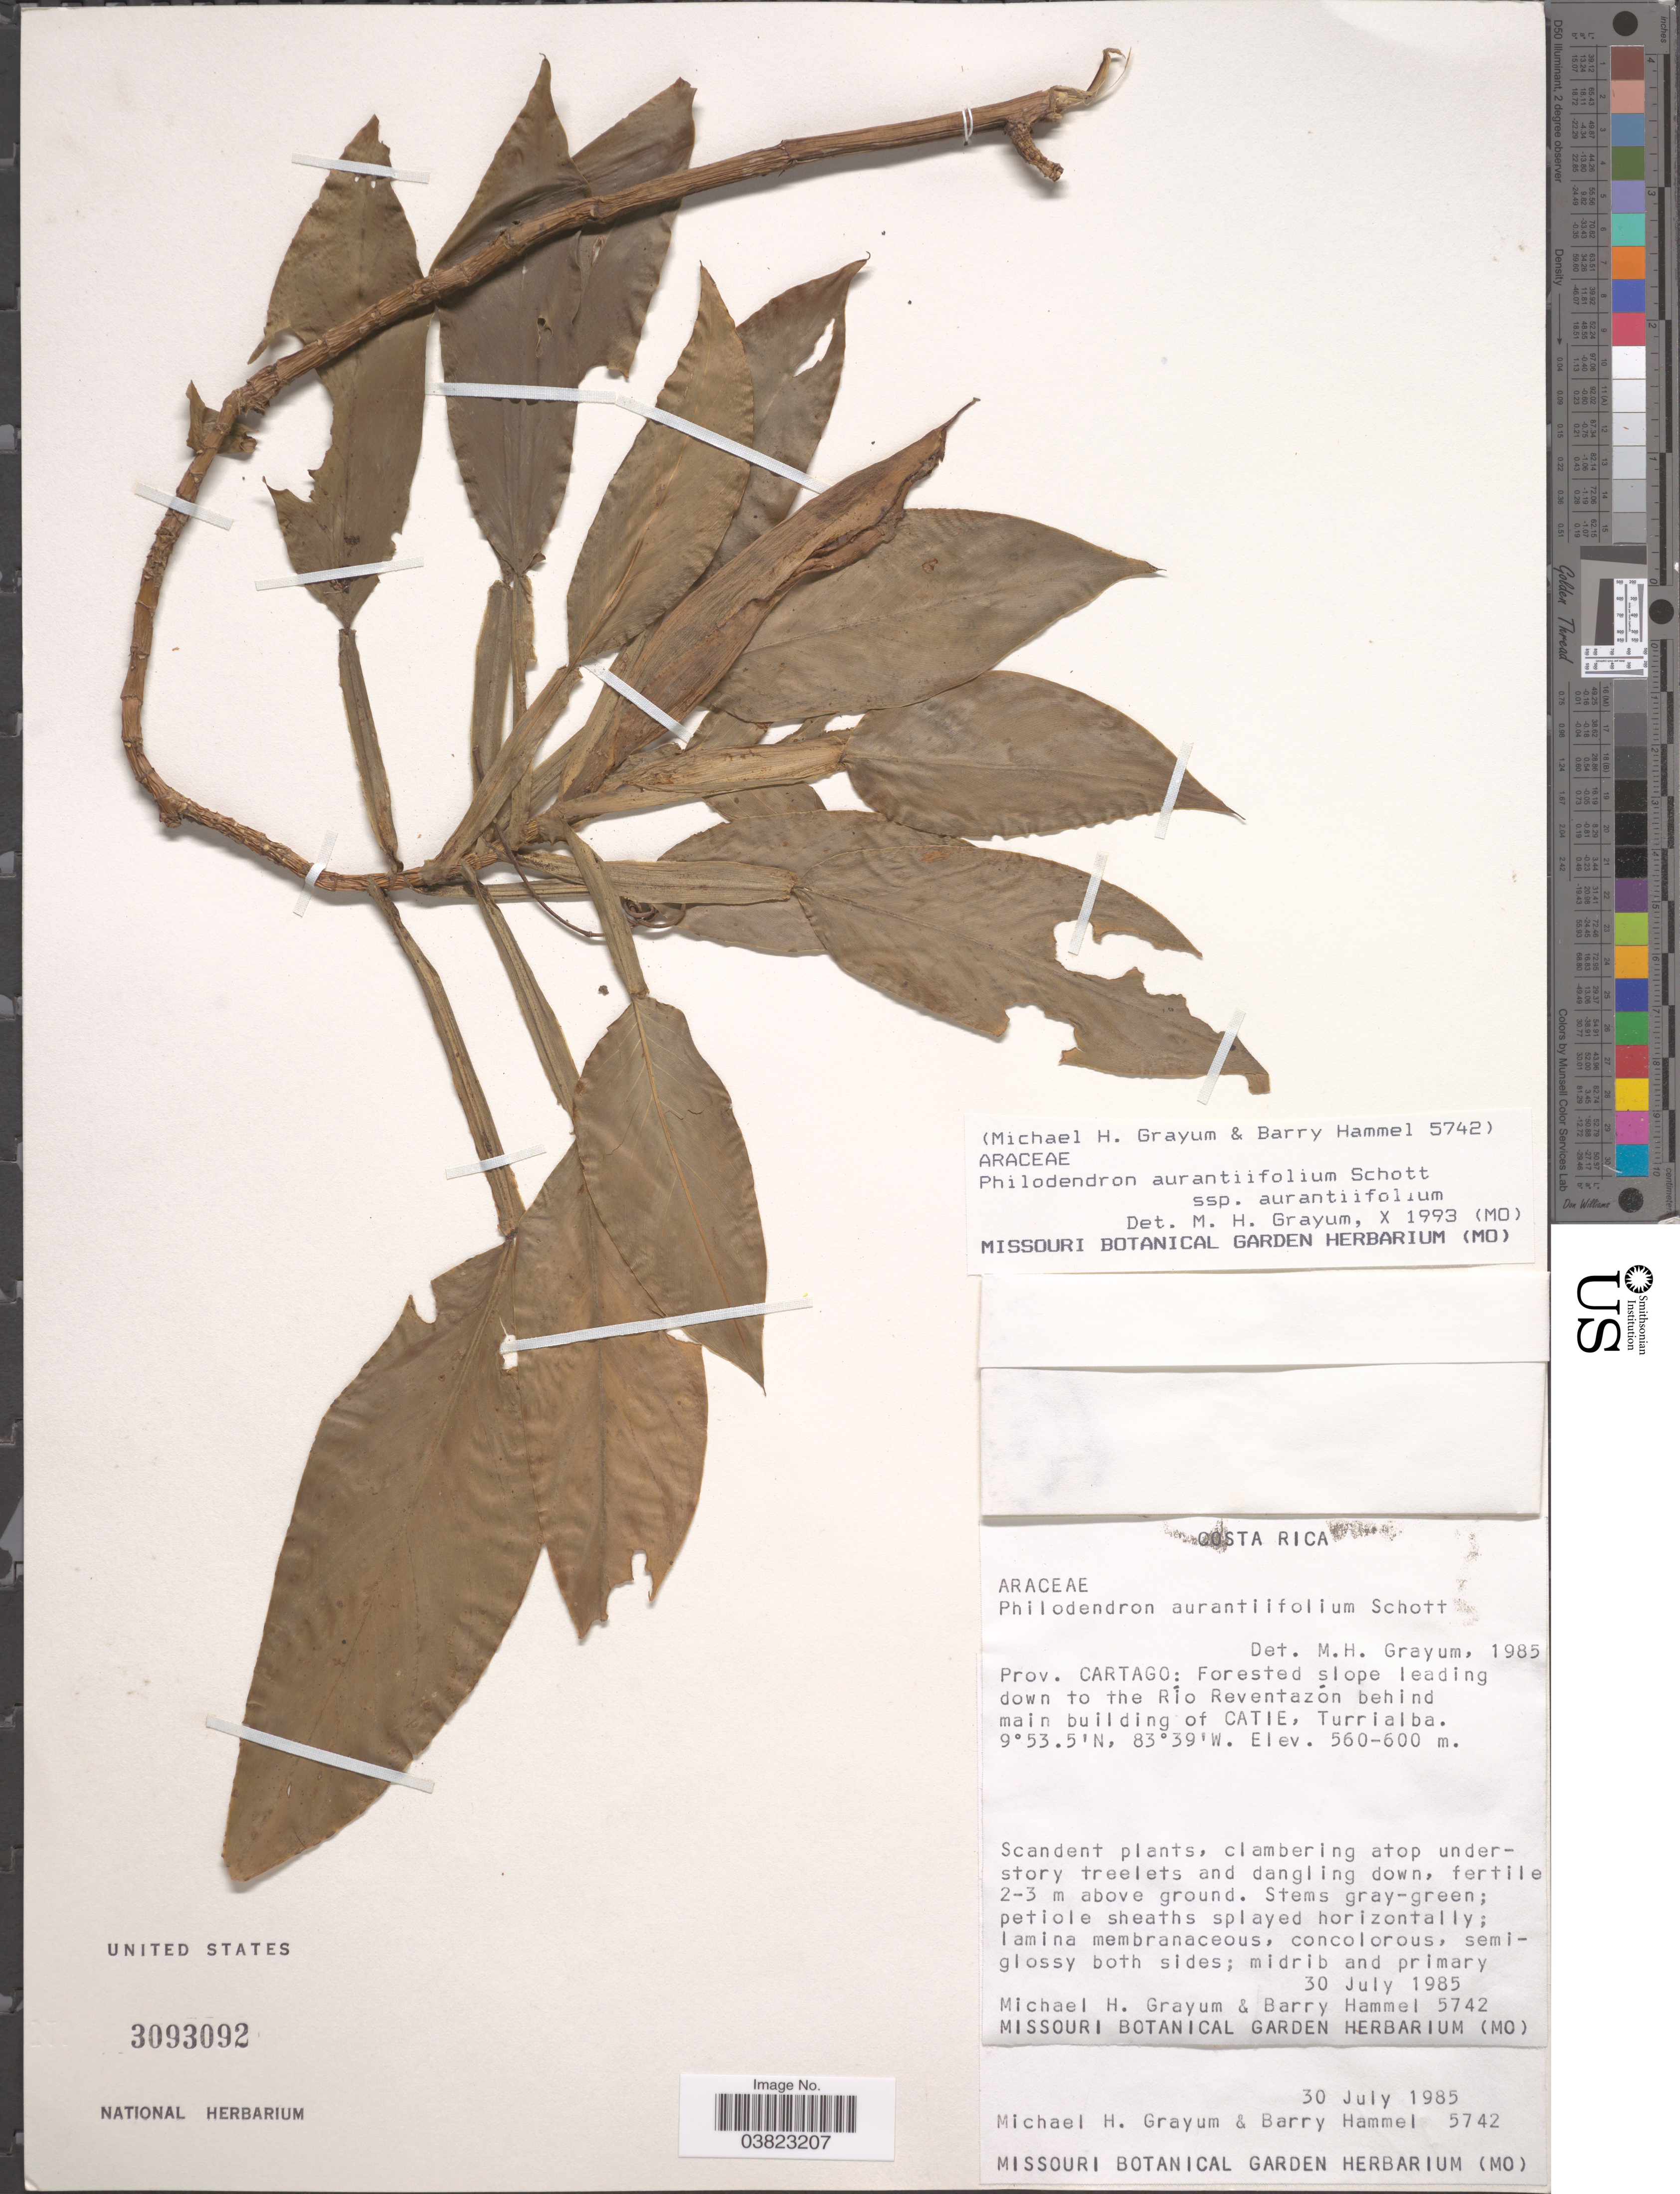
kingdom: Plantae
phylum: Tracheophyta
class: Liliopsida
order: Alismatales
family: Araceae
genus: Philodendron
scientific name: Philodendron aurantiifolium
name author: Schott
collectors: M. H. Grayum & B. Hammel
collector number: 5742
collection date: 1985-07-30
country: Costa Rica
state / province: Cartago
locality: Forested slope leading down to the Río Reventazón behind main building of CATIE, Turrialba.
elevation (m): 560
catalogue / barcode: US 3093092